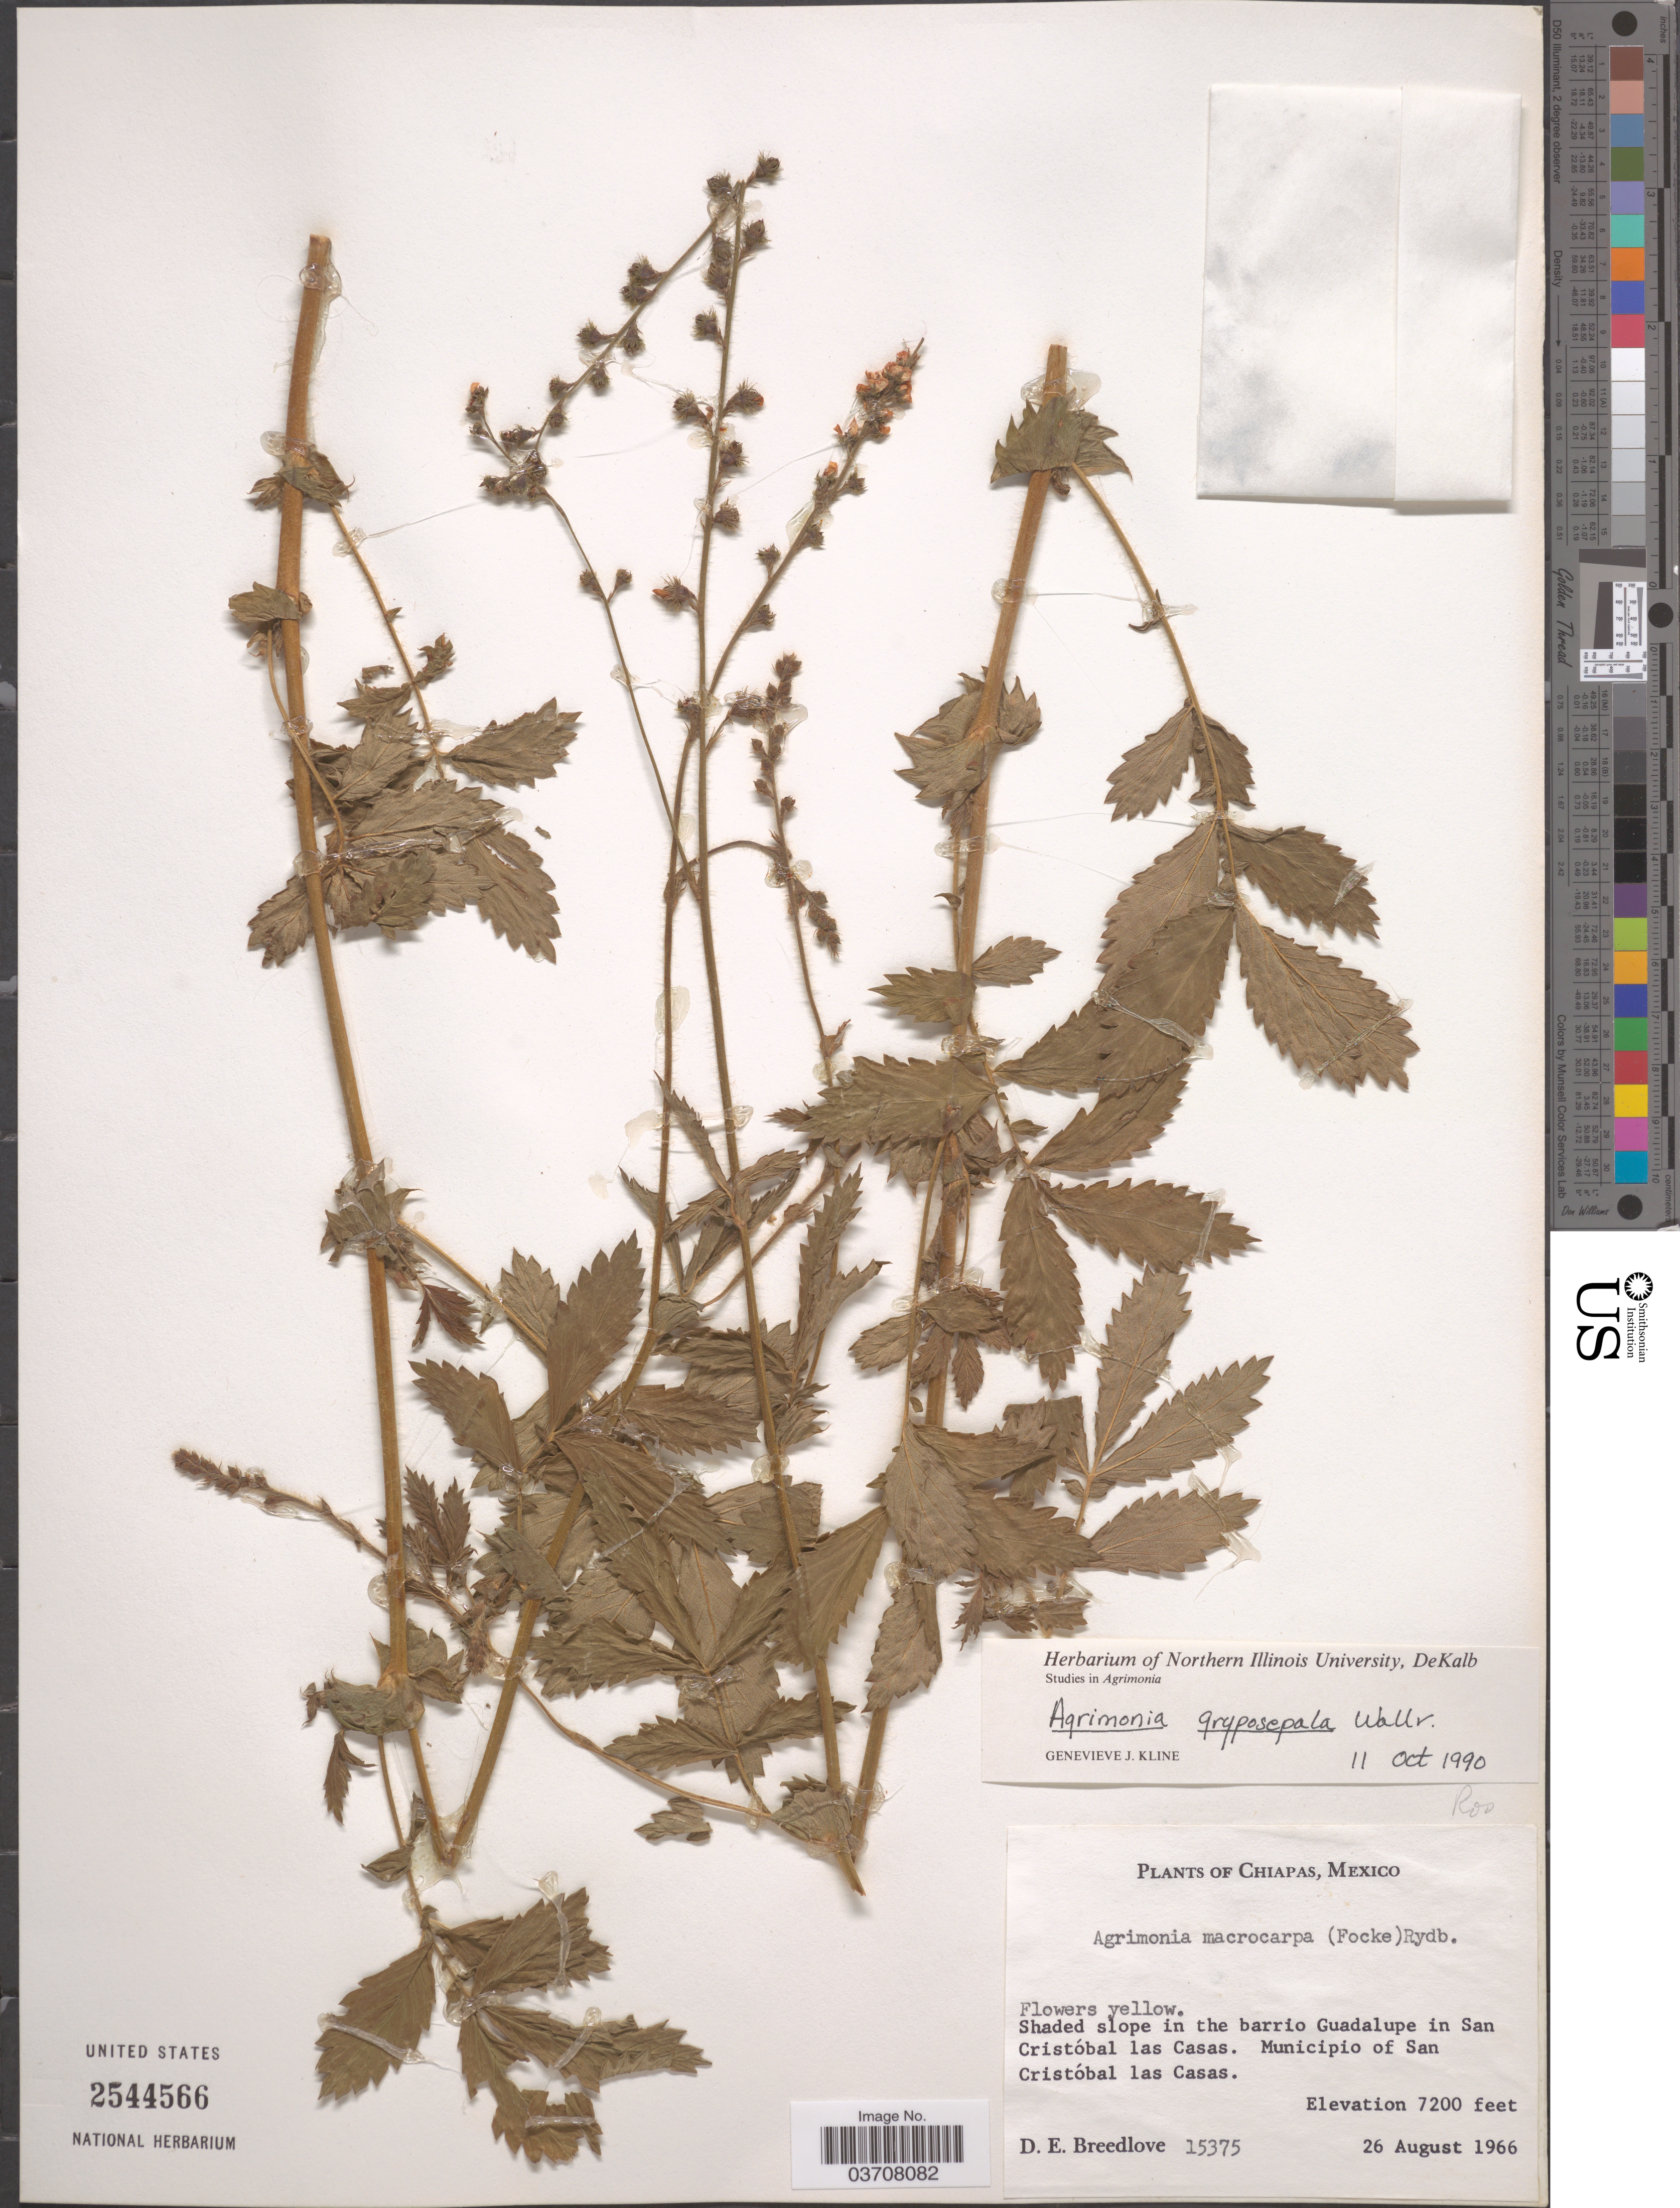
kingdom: Plantae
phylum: Tracheophyta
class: Magnoliopsida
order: Rosales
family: Rosaceae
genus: Agrimonia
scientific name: Agrimonia gryposepala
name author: Wallr.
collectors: D. E. Breedlove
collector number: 15375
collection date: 1966-08-26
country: Mexico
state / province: Chiapas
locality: Shaded slope in the barrio Guadalupe in San Cristóbal las Casas. Municipió of San Cristóbal las Casas.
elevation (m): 2195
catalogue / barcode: US 2544566